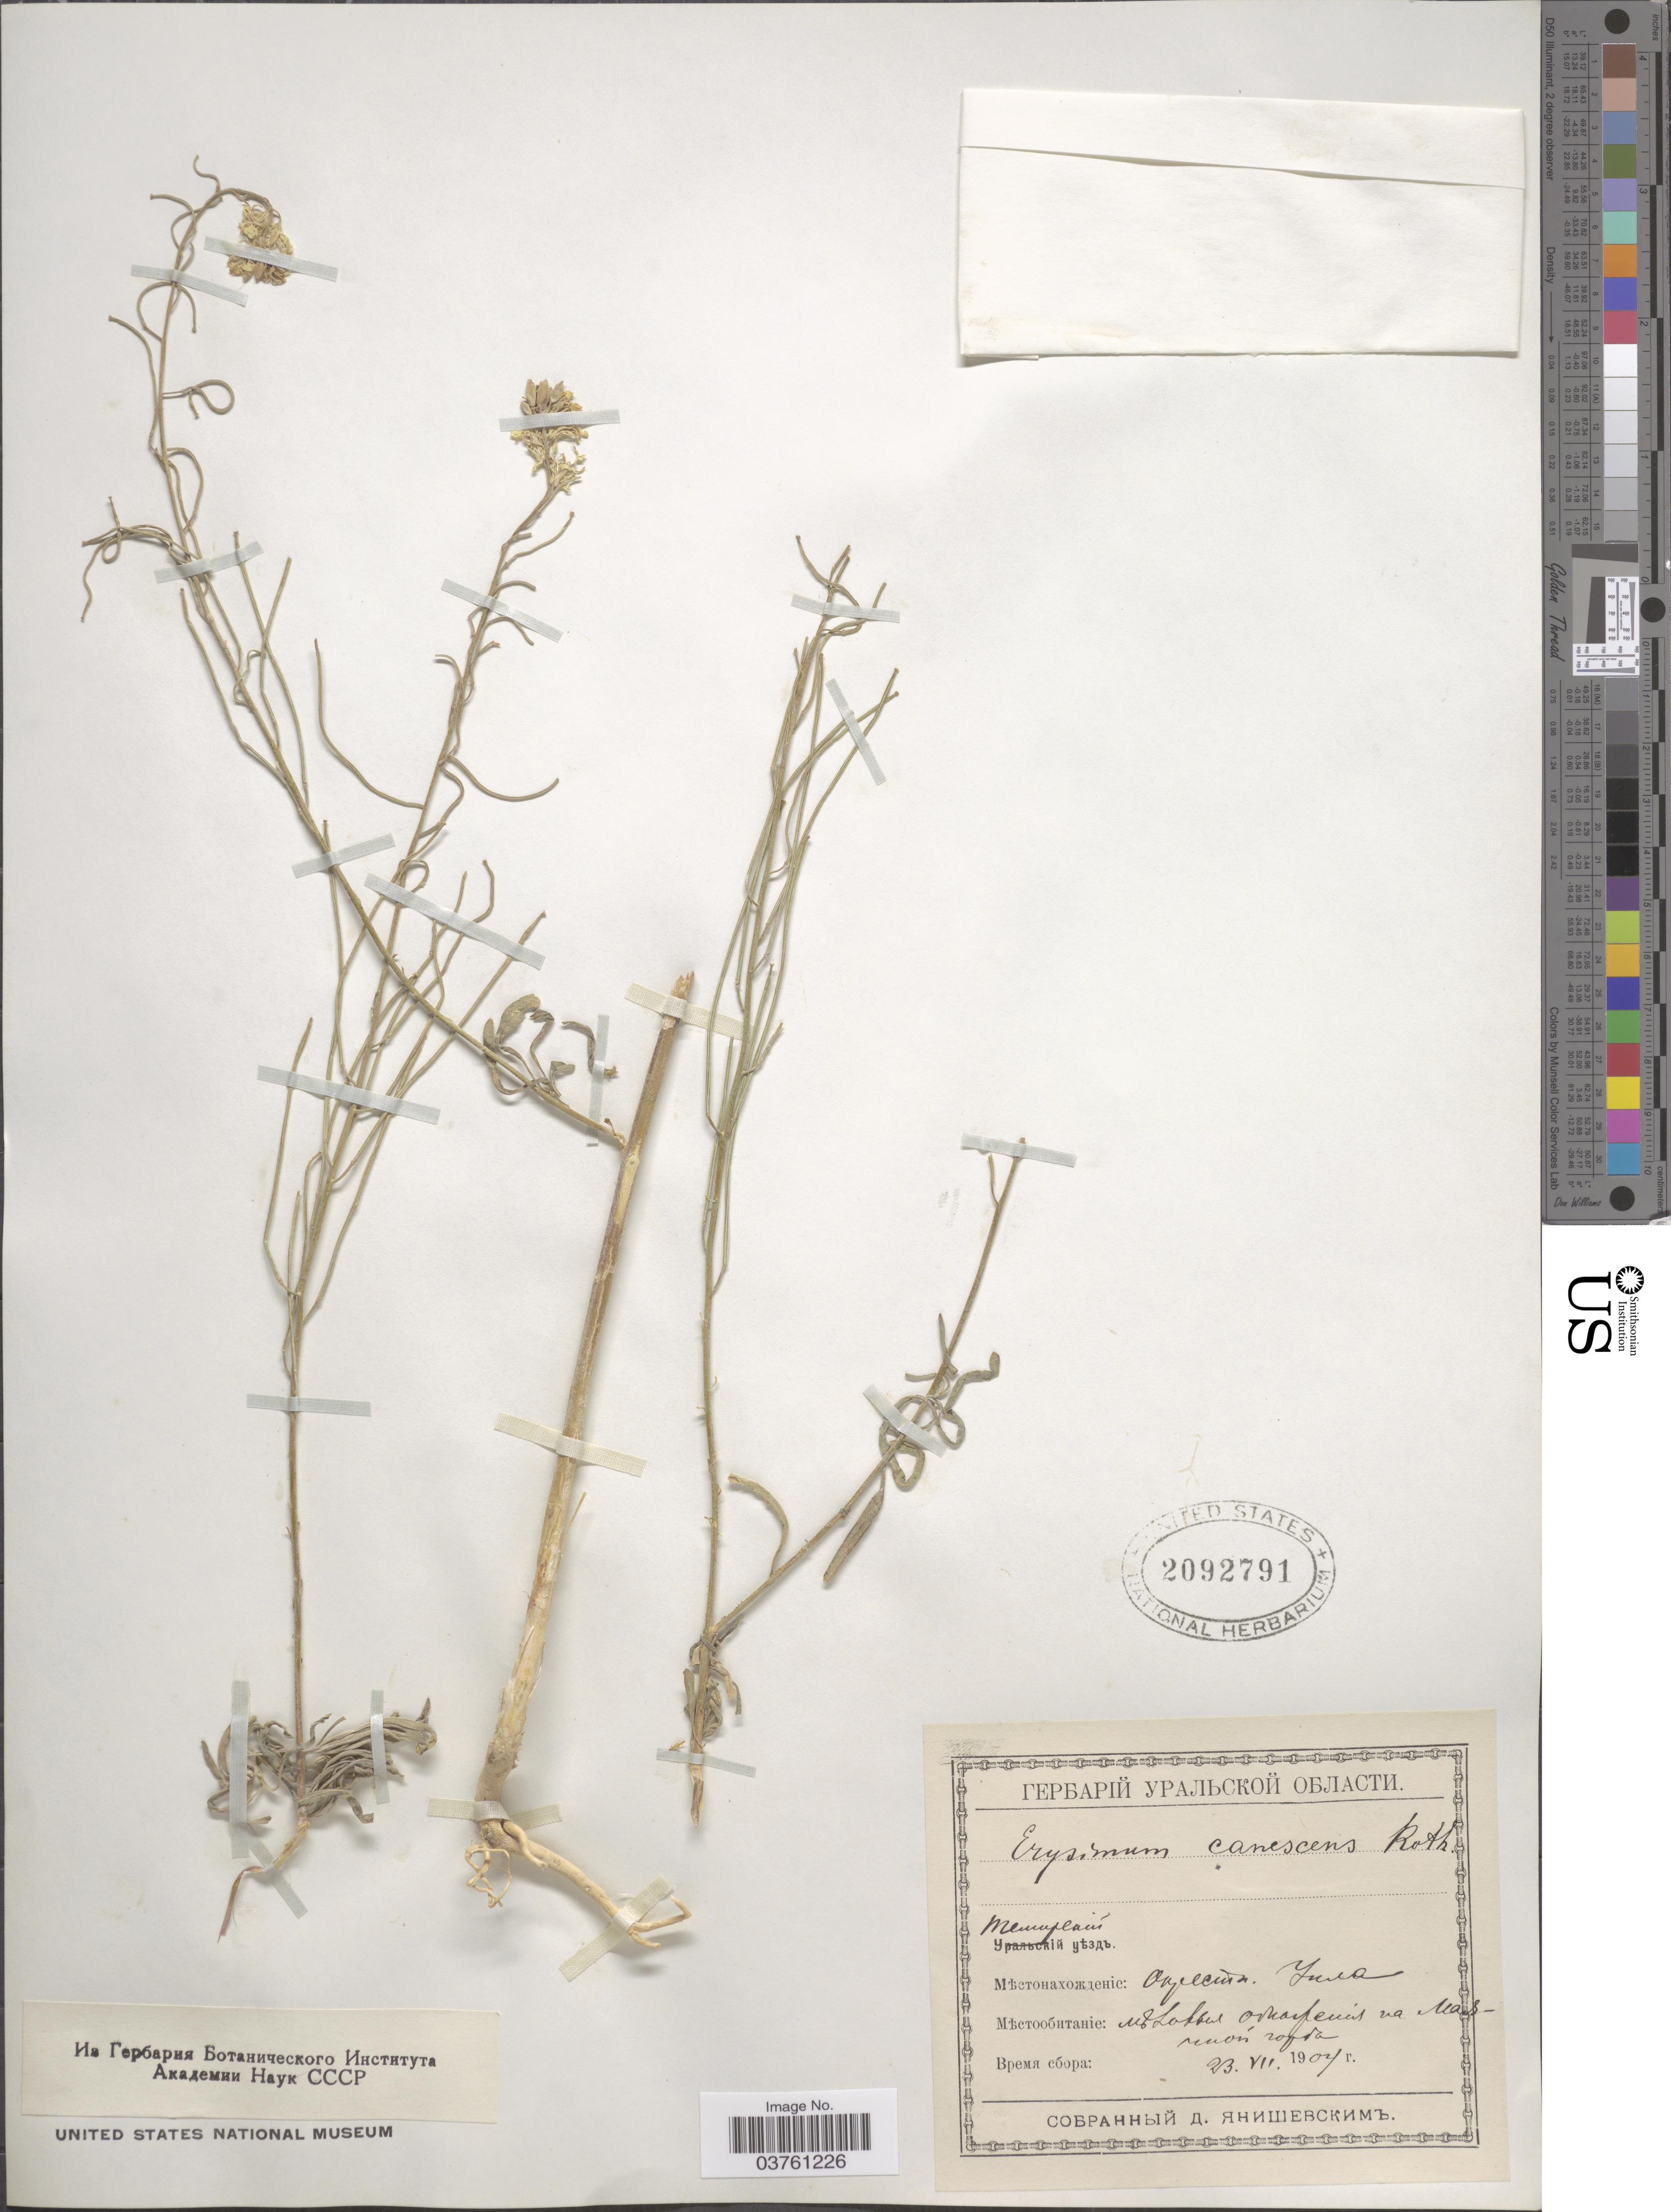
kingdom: Plantae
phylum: Tracheophyta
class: Magnoliopsida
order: Brassicales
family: Brassicaceae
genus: Erysimum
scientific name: Erysimum canescens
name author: Roth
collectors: D. Yanishevskiy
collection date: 1907-07-23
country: Kazakhstan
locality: vicinity of Mayachnaya Mt.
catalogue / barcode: US 2092791